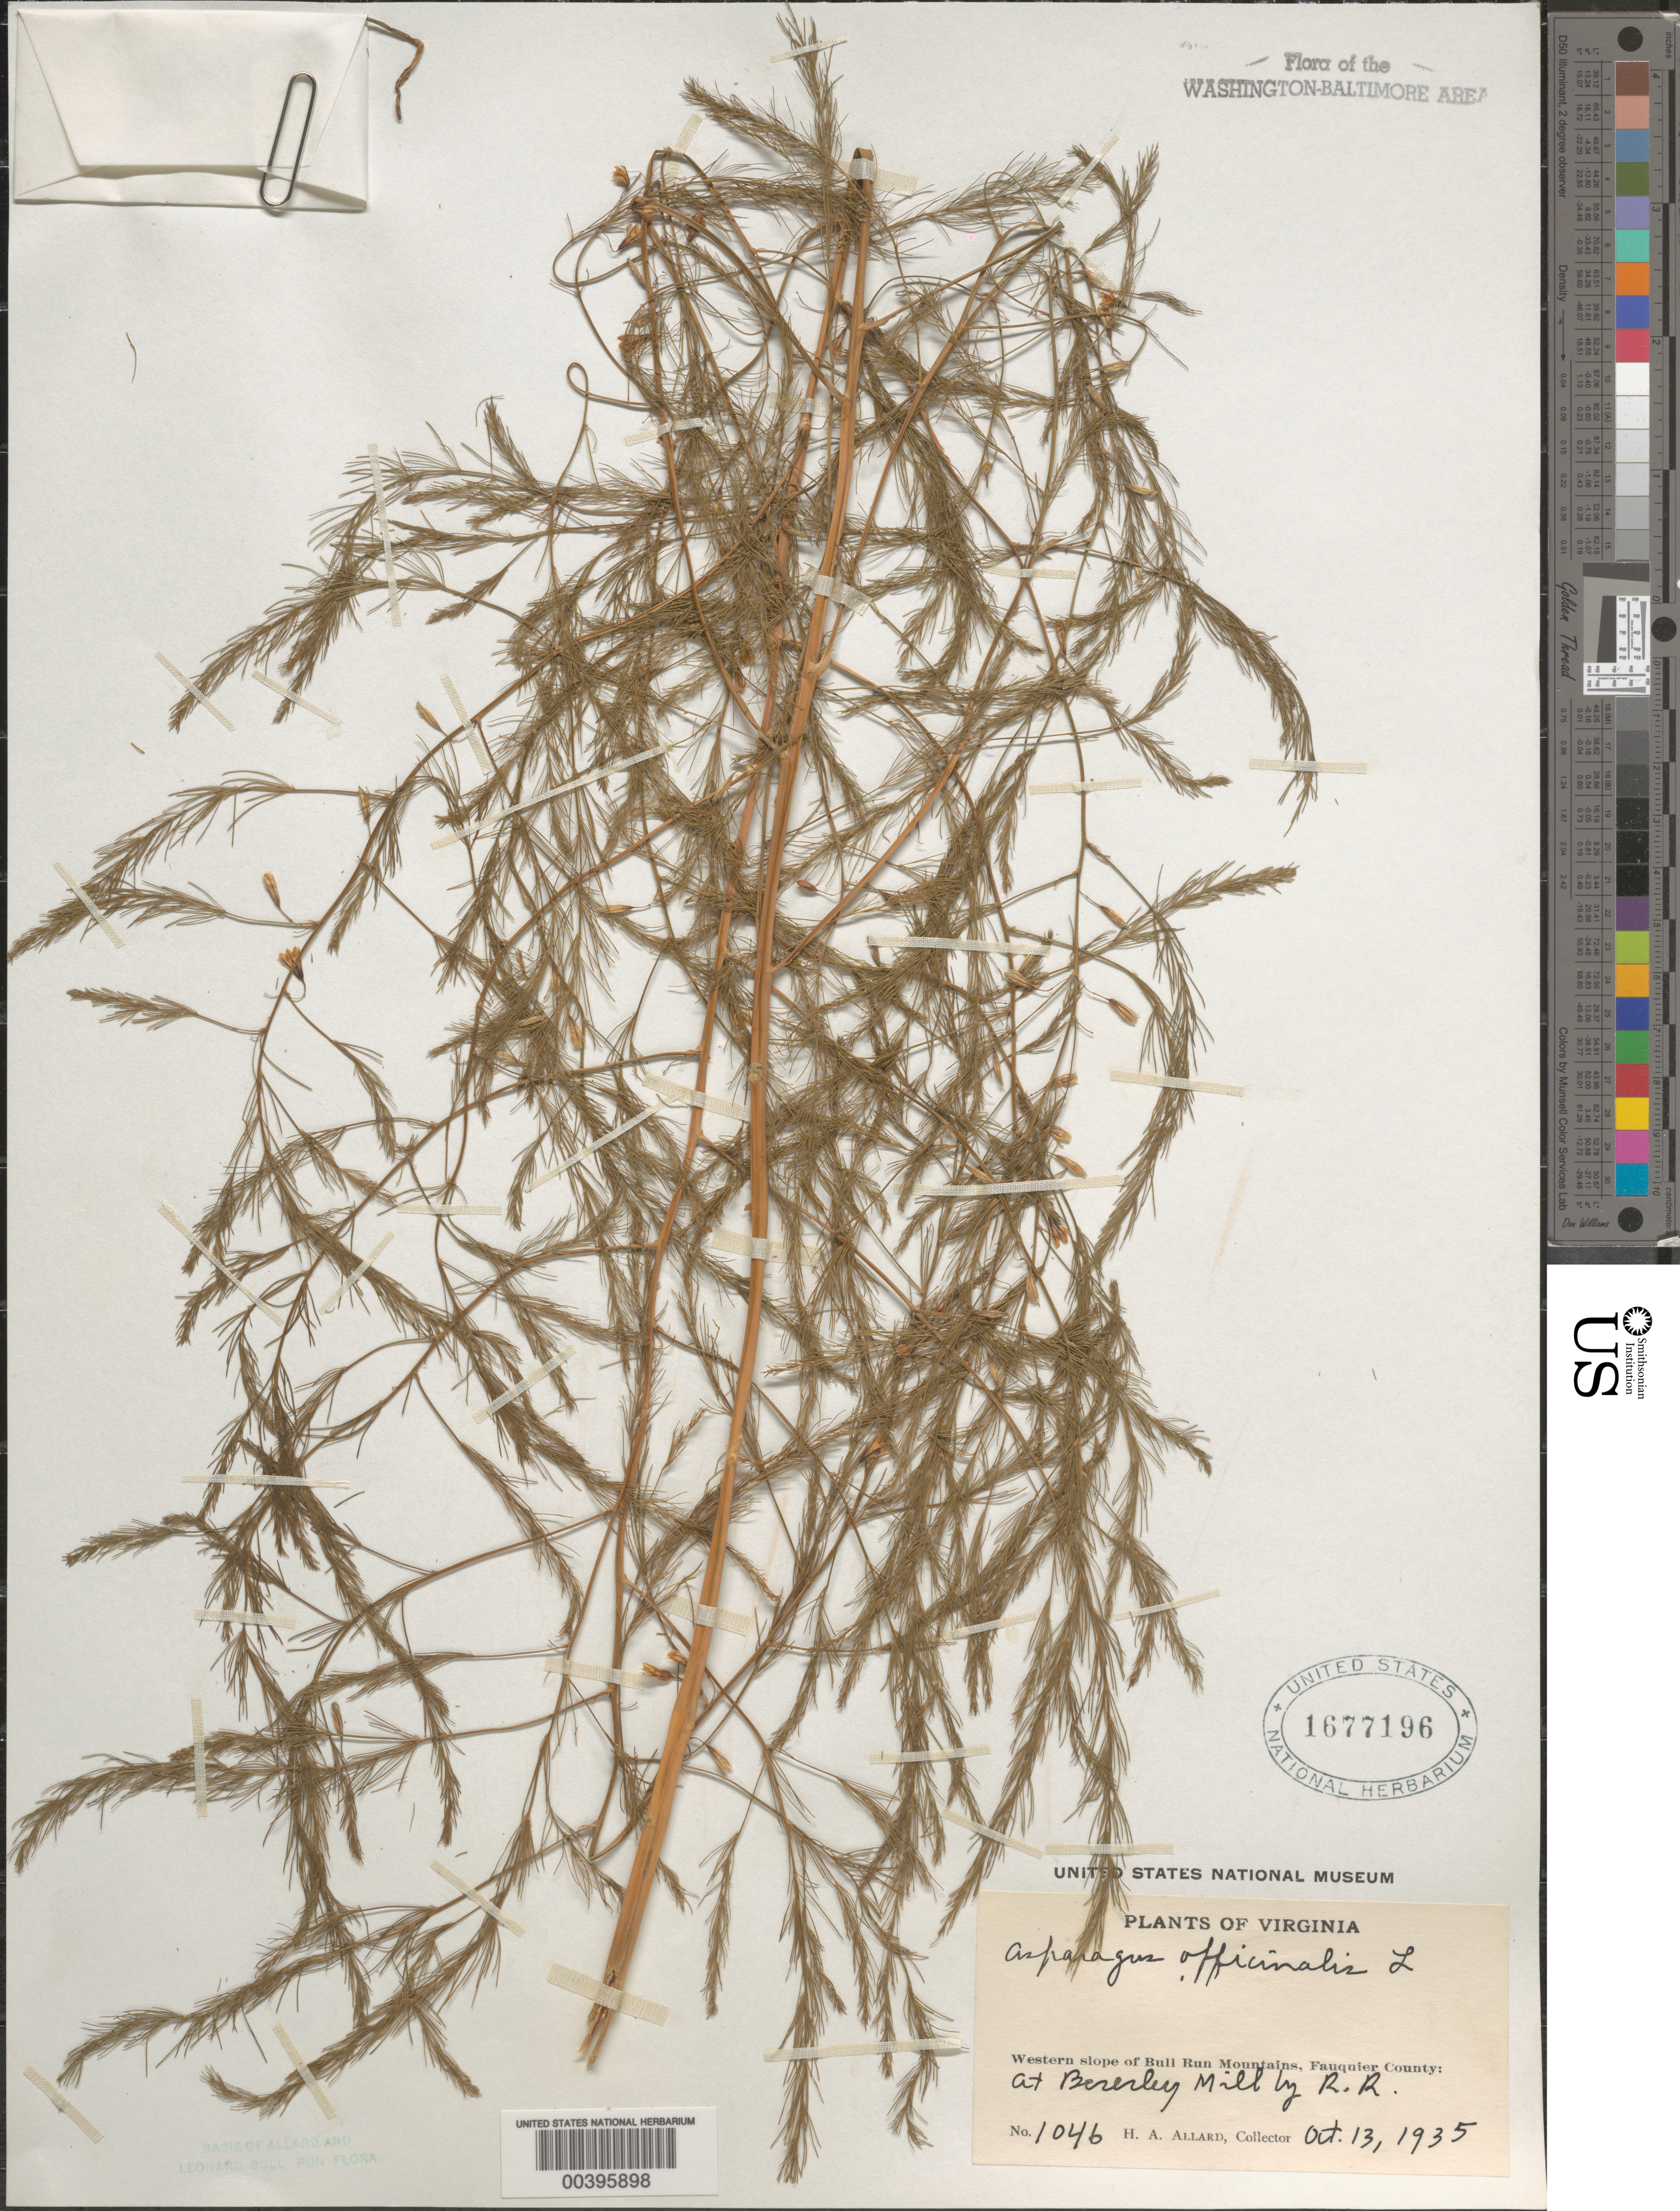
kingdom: Plantae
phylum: Tracheophyta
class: Liliopsida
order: Asparagales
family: Asparagaceae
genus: Asparagus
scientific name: Asparagus officinalis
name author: L.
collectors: H. A. Allard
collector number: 1046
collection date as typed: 13 Oct 1935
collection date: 1935-10-13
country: United States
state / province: Virginia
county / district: Fauquier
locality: Beverley Mill, western slope of Bull Bun Mountains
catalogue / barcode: US 1677196